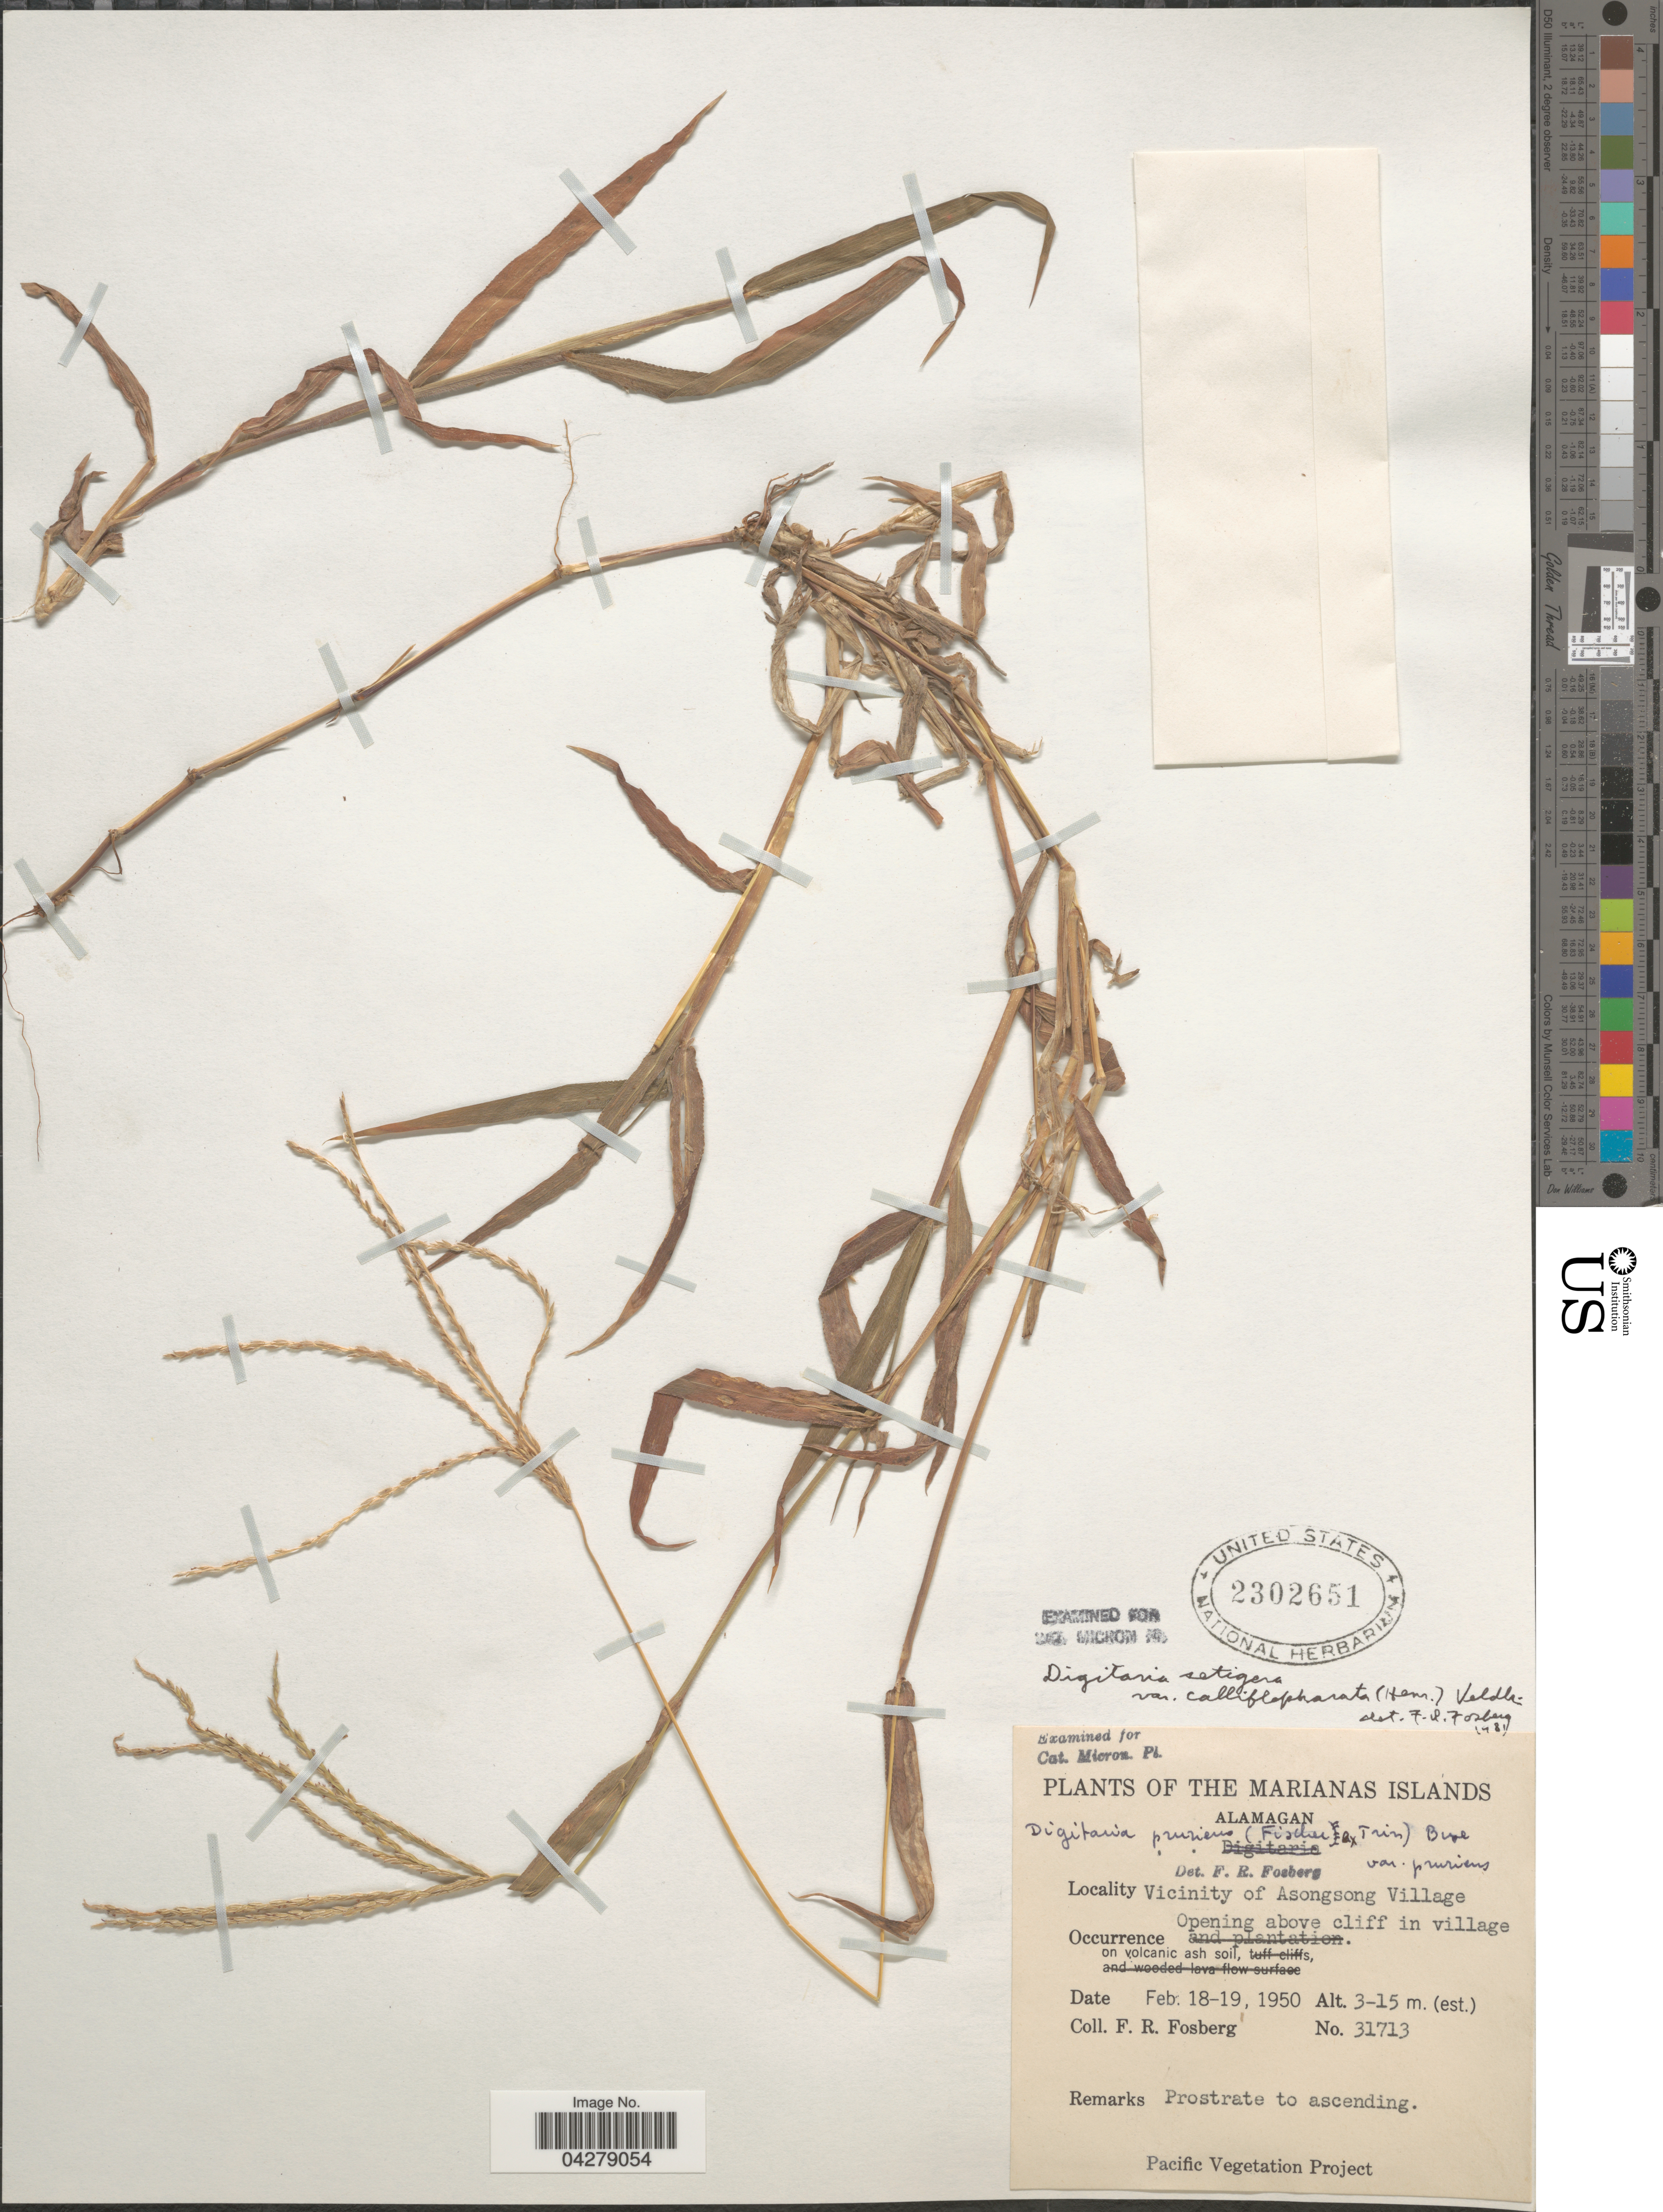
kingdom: Plantae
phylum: Tracheophyta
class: Liliopsida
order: Poales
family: Poaceae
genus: Digitaria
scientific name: Digitaria setigera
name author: Roth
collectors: F. R. Fosberg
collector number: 31713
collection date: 1950-02-18/1950-02-19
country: Northern Mariana Islands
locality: Marianas Islands. Alamagan. Vicinity of Asongsong Village. Opening above cliff in village.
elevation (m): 3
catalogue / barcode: US 2302651